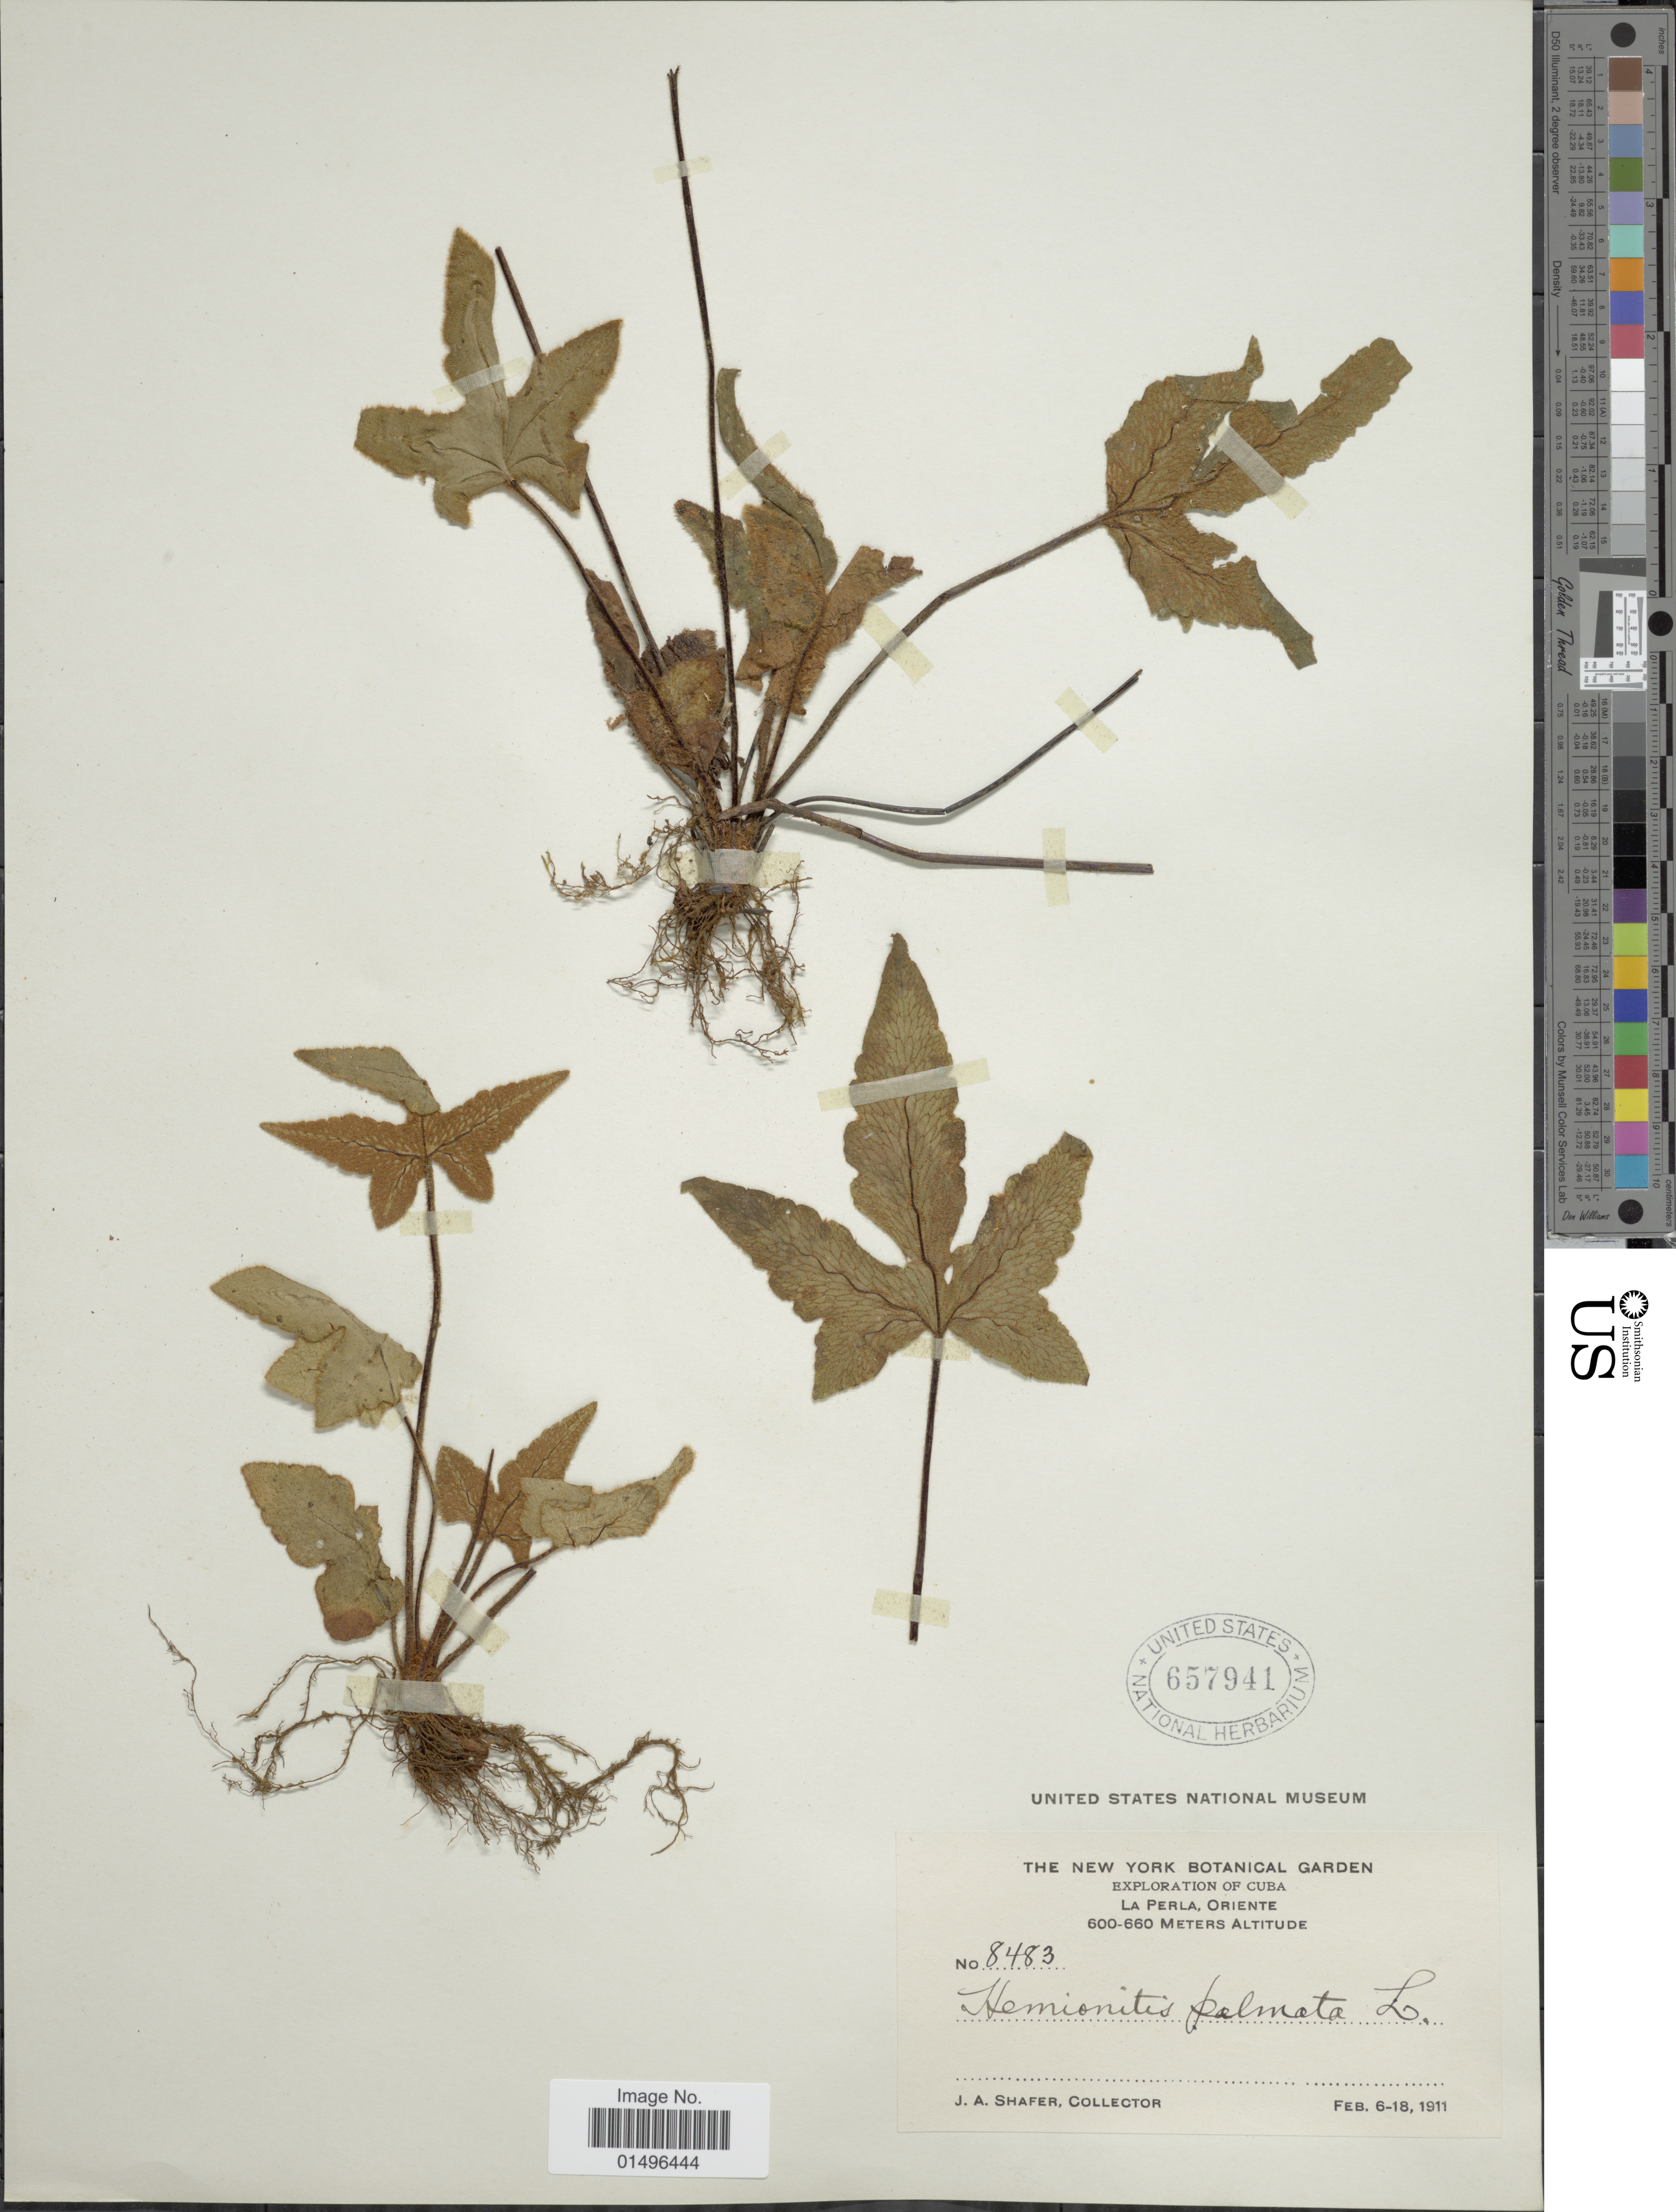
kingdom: Plantae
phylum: Tracheophyta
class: Polypodiopsida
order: Polypodiales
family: Pteridaceae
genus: Hemionitis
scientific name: Hemionitis palmata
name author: L.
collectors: J. A. Shafer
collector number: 8483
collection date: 1911-02-06/1911-02-18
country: Cuba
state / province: Oriente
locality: Cuba, La Perla.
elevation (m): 600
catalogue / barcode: US 657941